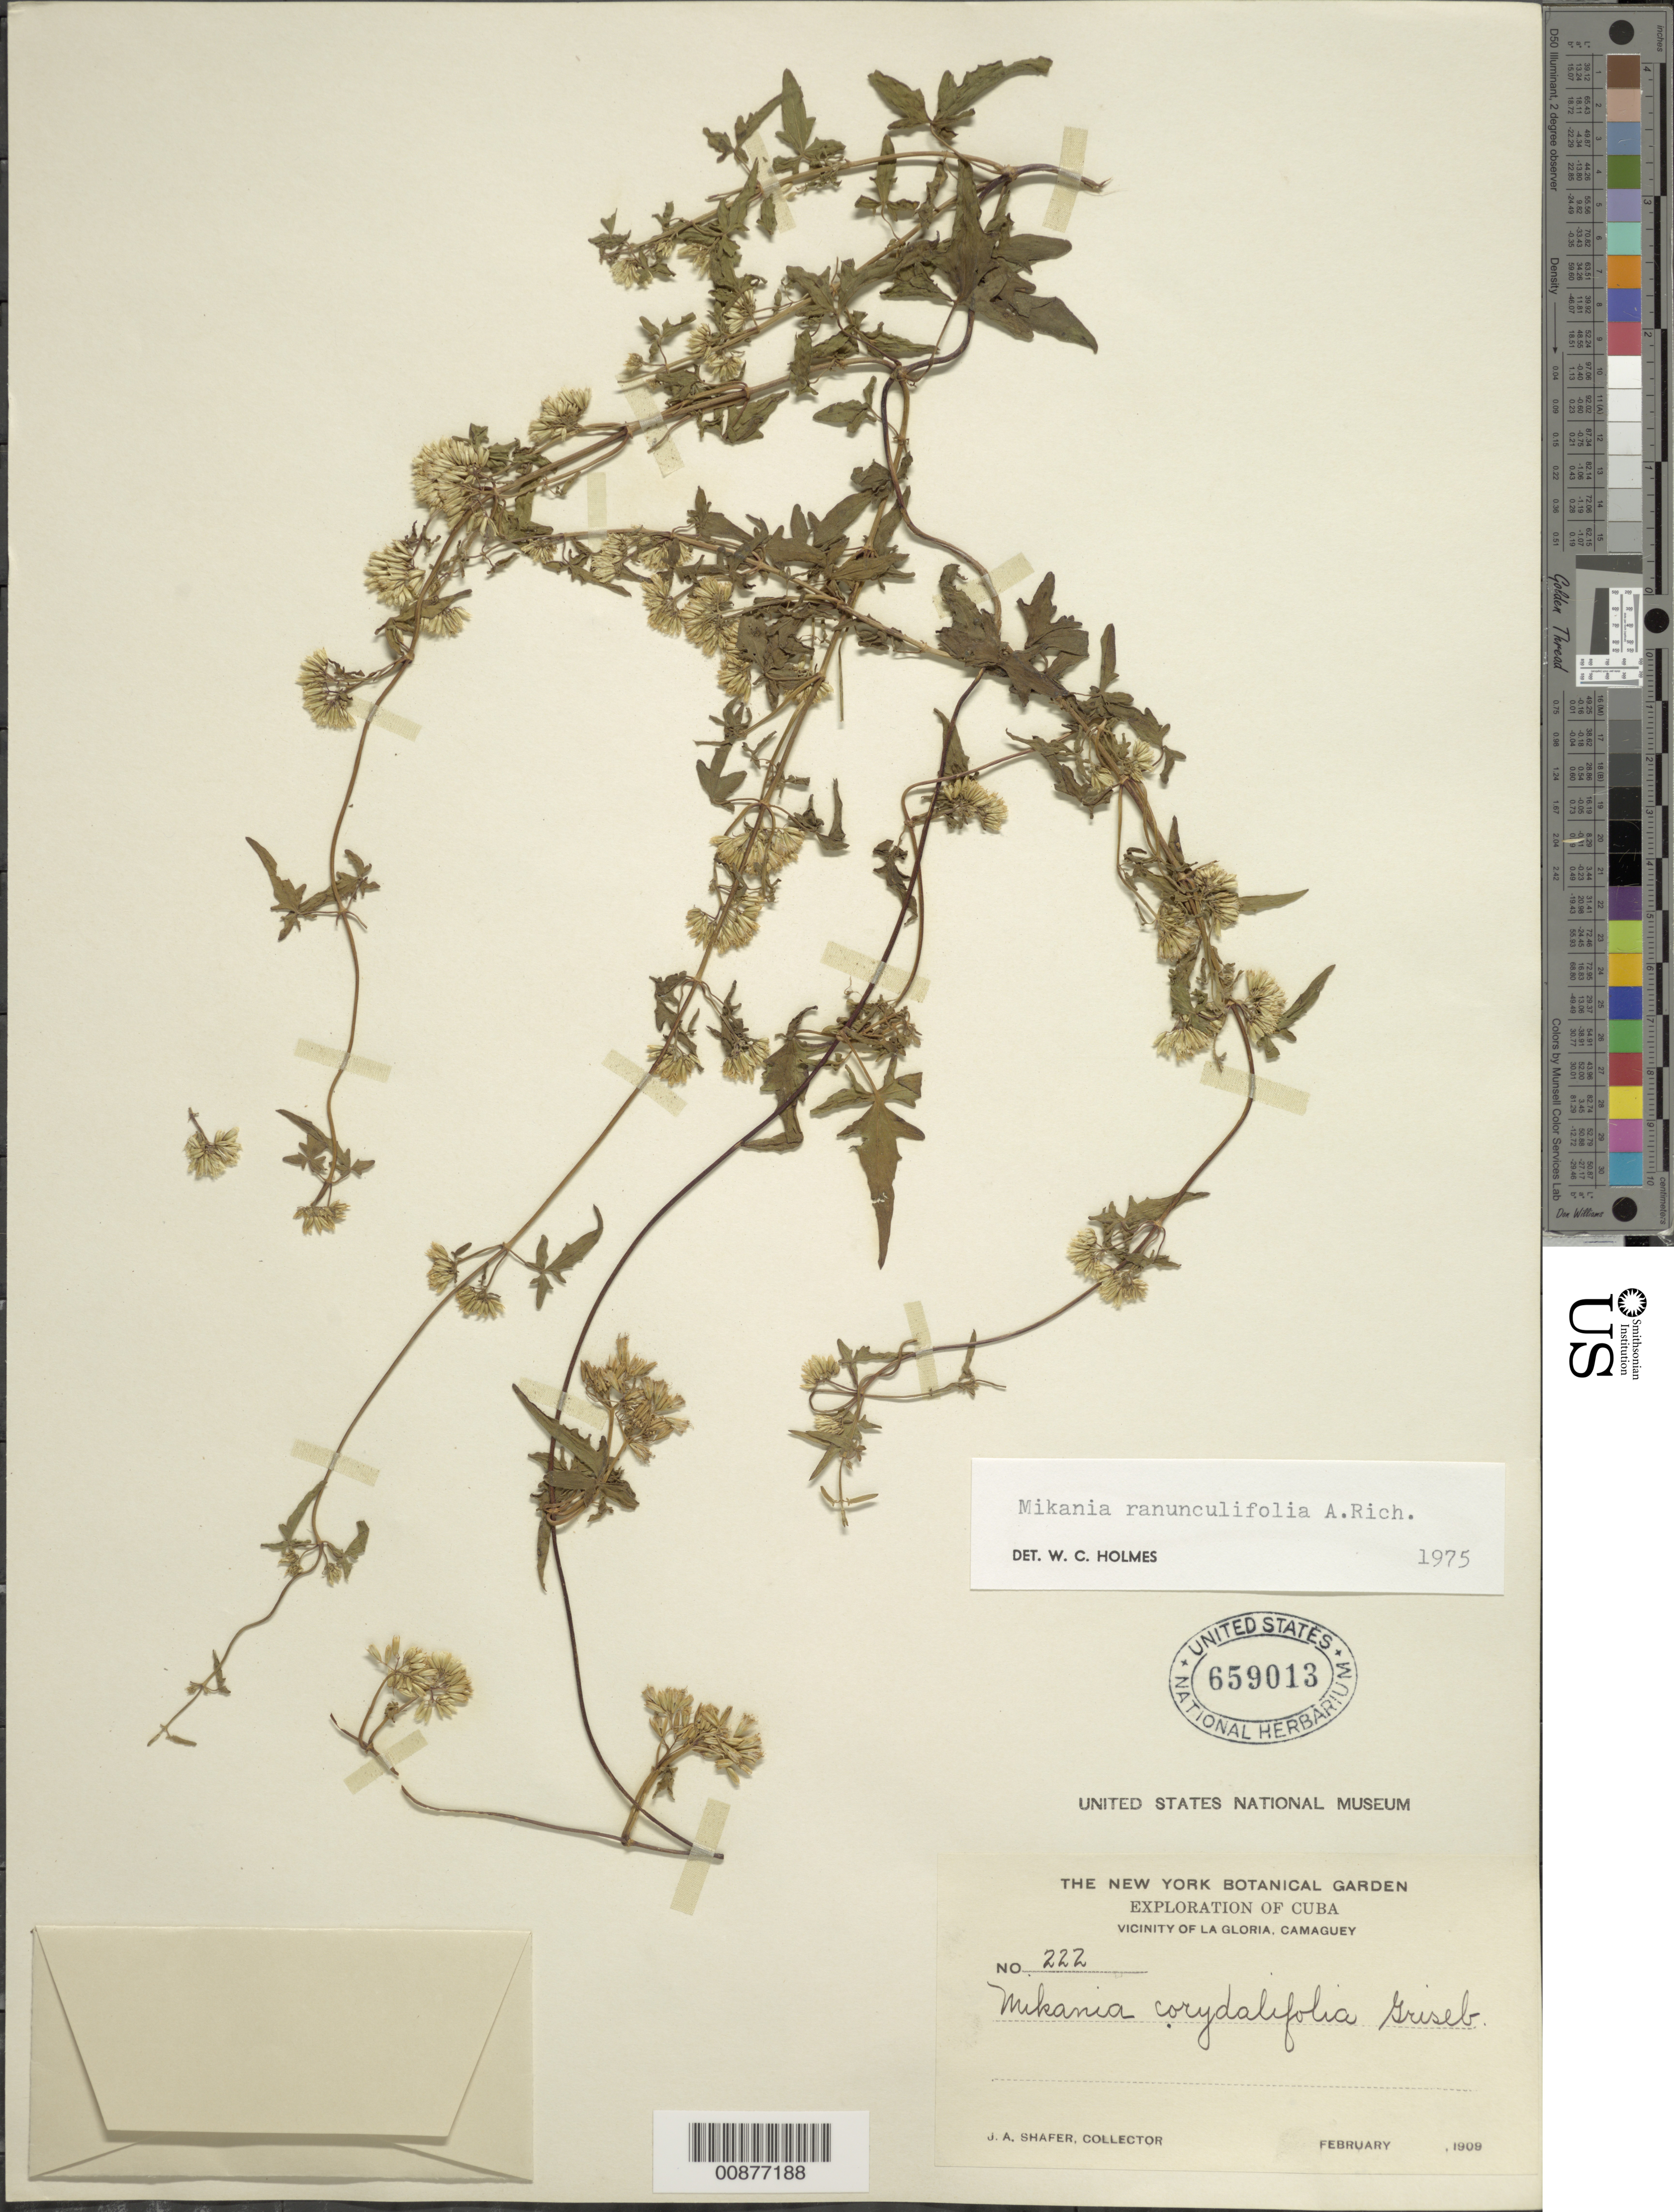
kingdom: Plantae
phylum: Tracheophyta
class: Magnoliopsida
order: Asterales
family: Asteraceae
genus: Mikania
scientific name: Mikania ranunculifolia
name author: A. Rich.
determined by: Holmes, W. C.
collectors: J. A. Shafer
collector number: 222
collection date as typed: Feb 1909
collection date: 1909-02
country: Cuba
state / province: Camaguey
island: Cuba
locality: Vicinity of Las Gloria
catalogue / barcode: US 659013